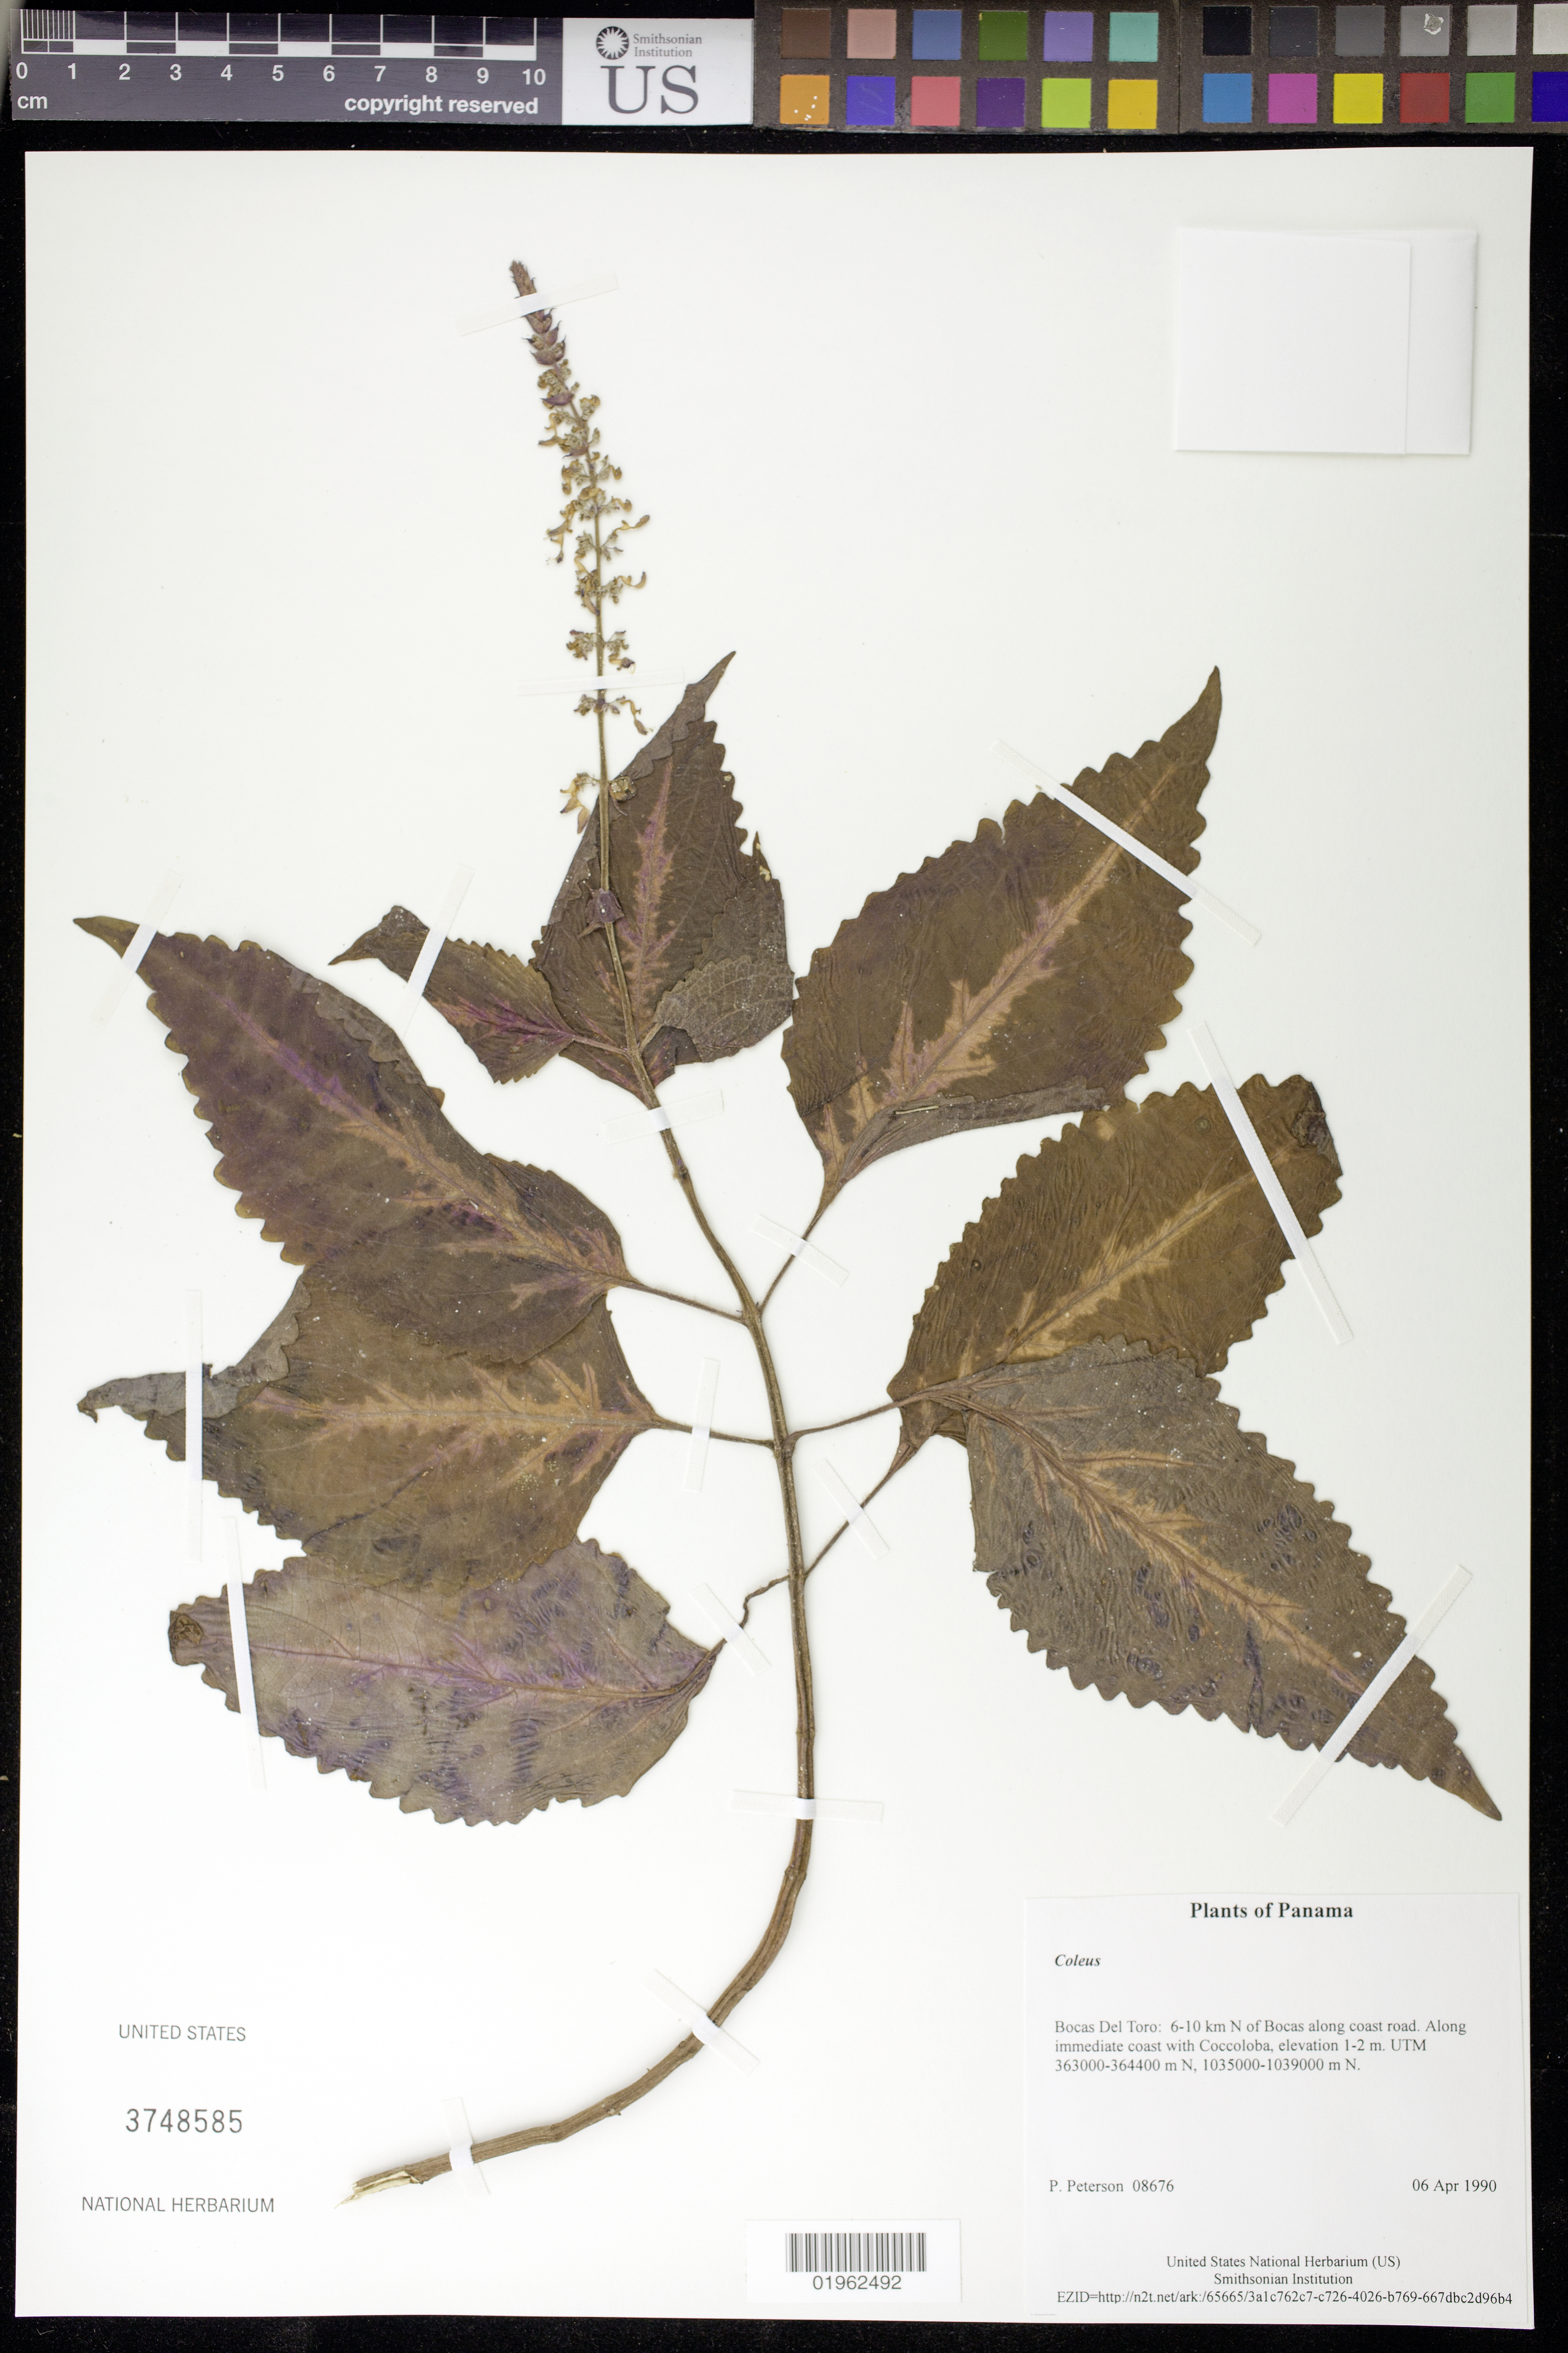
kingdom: Plantae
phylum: Tracheophyta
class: Magnoliopsida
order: Lamiales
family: Lamiaceae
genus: Coleus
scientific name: Coleus sp.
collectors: P. M. Peterson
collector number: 08676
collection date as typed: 06 Apr 1990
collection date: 1990-04-06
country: Panama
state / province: Bocas del Toro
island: Colón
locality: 6-10 km N of Bocas along coast road.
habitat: Along immediate coast with Coccoloba, elevation 1-2 m. UTM 363000-364400 m N, 1035000-1039000 m N.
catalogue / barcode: US 3748585